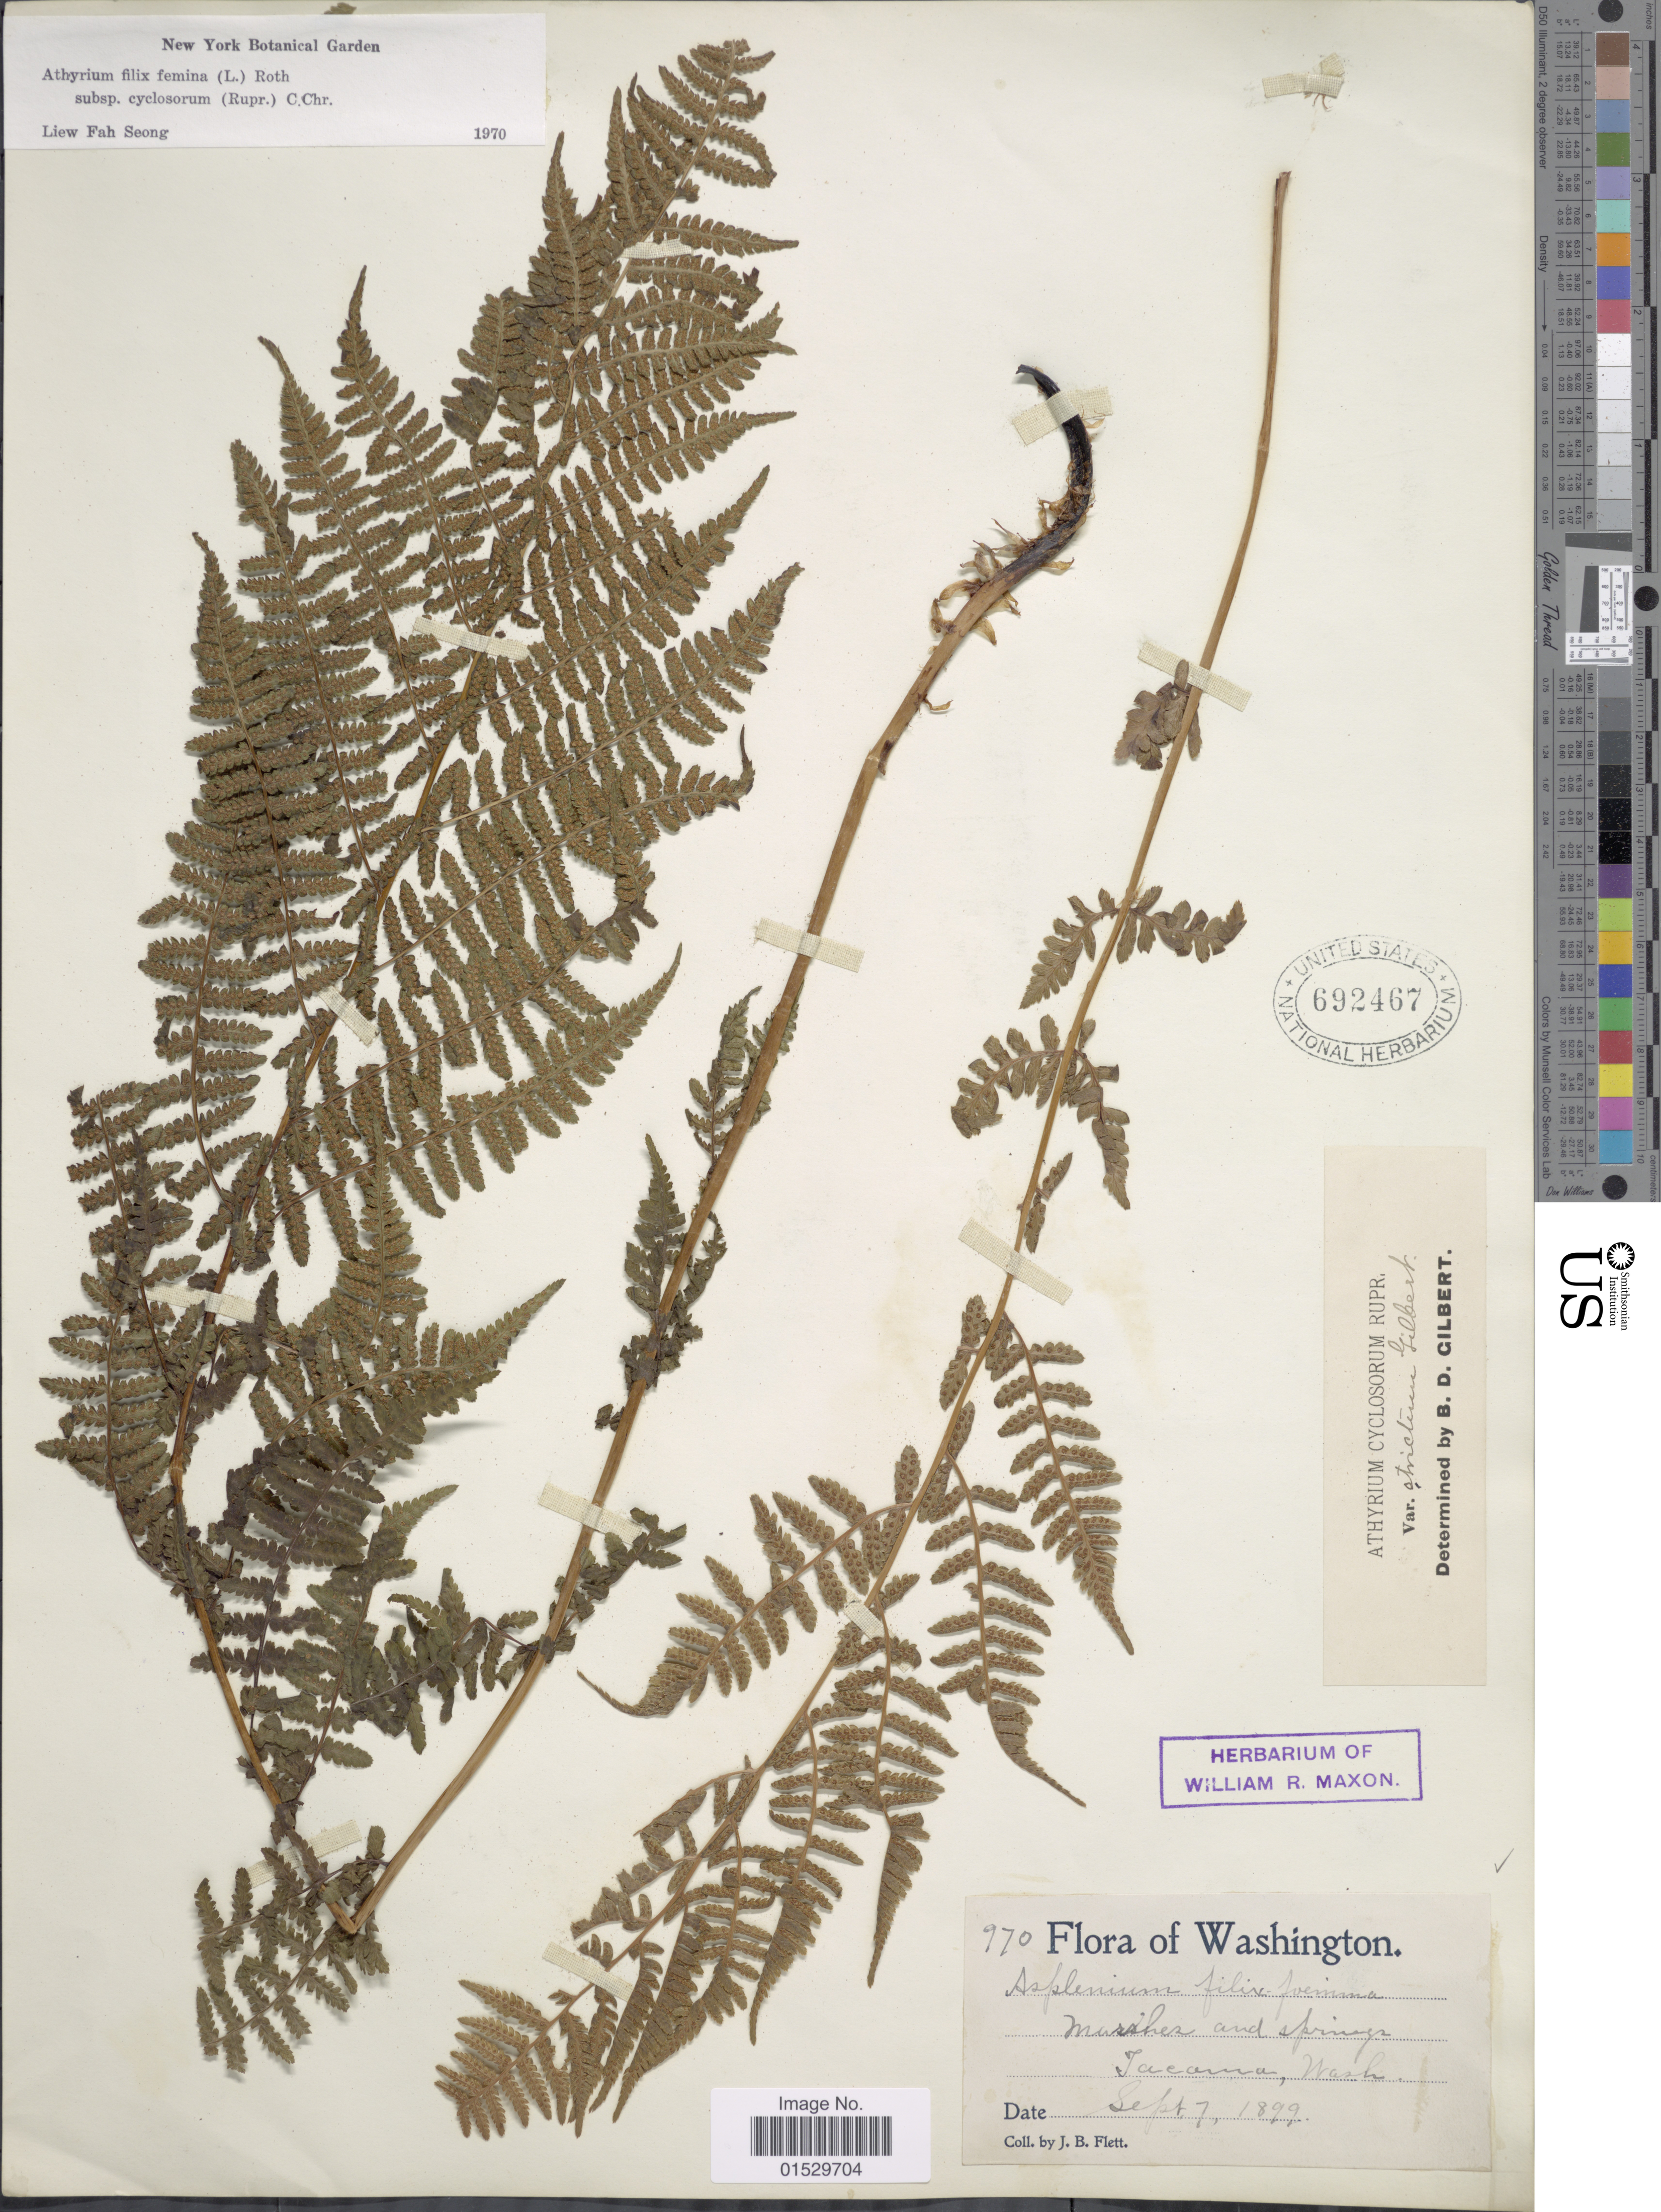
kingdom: Plantae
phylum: Tracheophyta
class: Polypodiopsida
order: Polypodiales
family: Athyriaceae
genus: Athyrium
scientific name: Athyrium filix-femina subsp. cyclosorum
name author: (Rupr.) C. Chr.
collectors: J. Flett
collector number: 970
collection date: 1899-09-07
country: United States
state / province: Washington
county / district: Pierce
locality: Tacoma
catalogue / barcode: US 692467